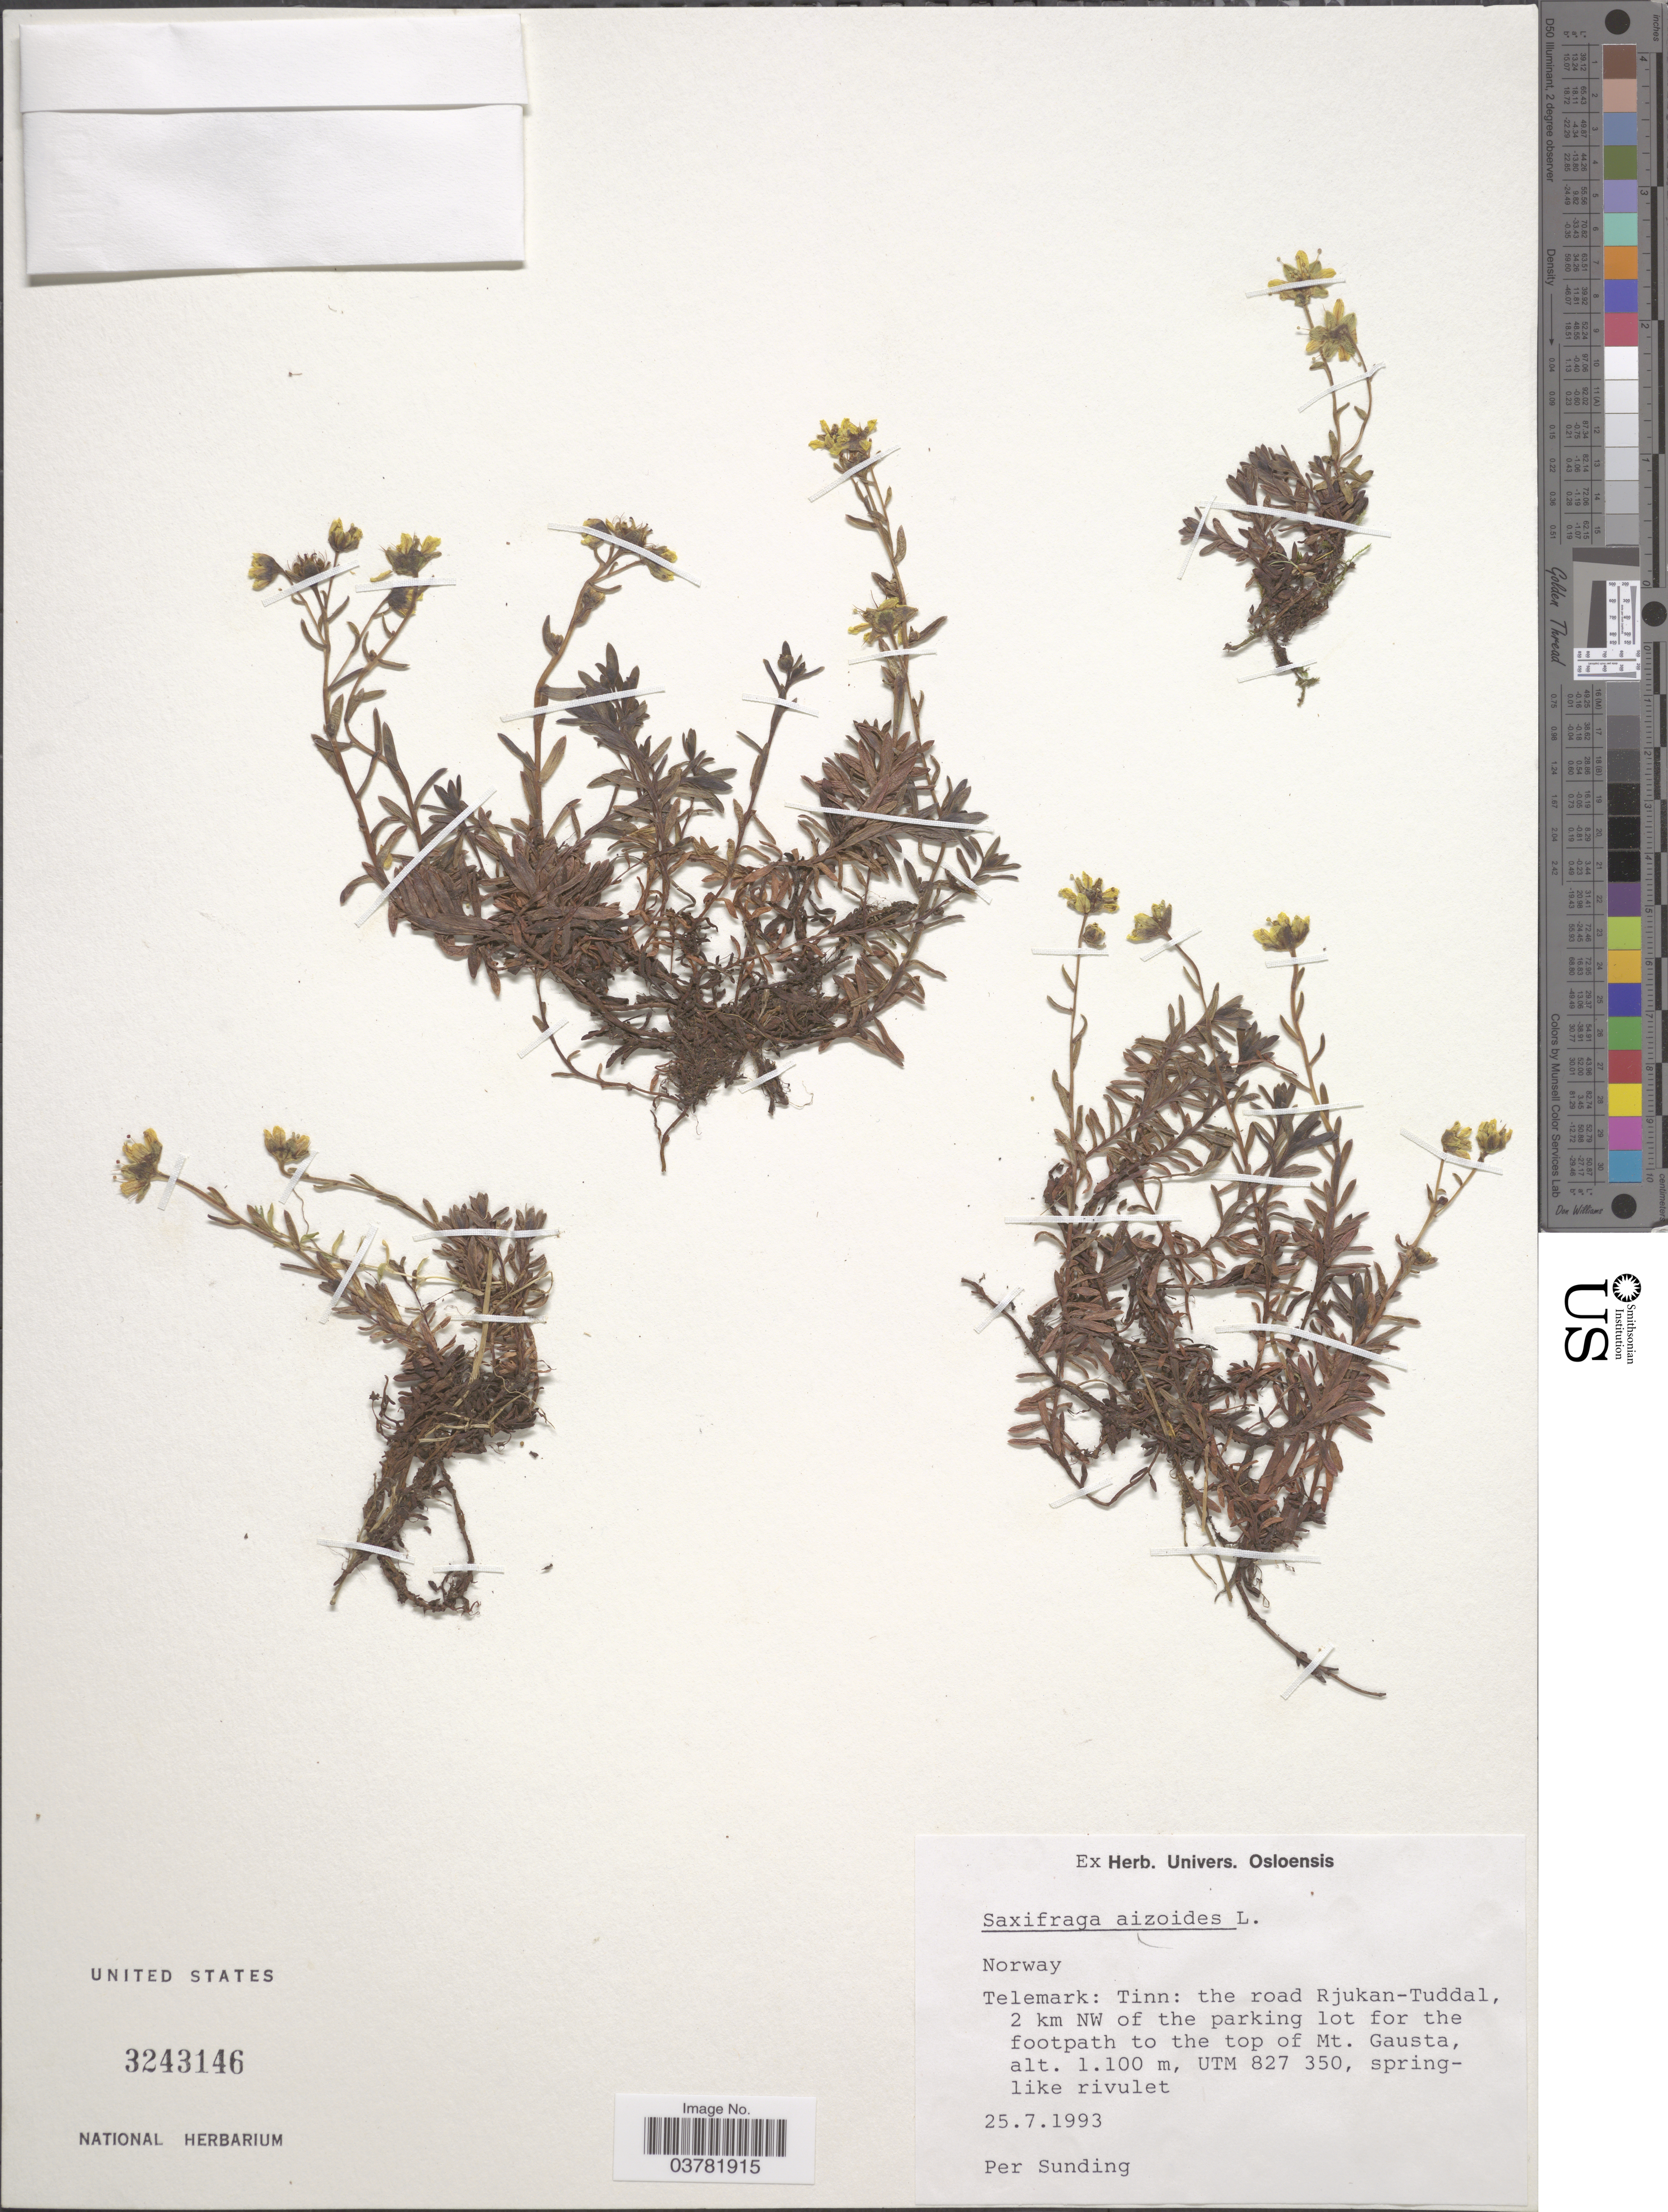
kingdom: Plantae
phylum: Tracheophyta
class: Magnoliopsida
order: Saxifragales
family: Saxifragaceae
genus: Saxifraga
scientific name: Saxifraga aizoides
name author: L.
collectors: P. O. Sunding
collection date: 1993-07-25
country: Norway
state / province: Telemark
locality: Tinn: the road Rjukan-Tuddal, 2 km NW of the parking lot for the footpath to the op of Mt. Gausta. UTM 827 350.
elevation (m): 1100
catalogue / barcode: US 3243146